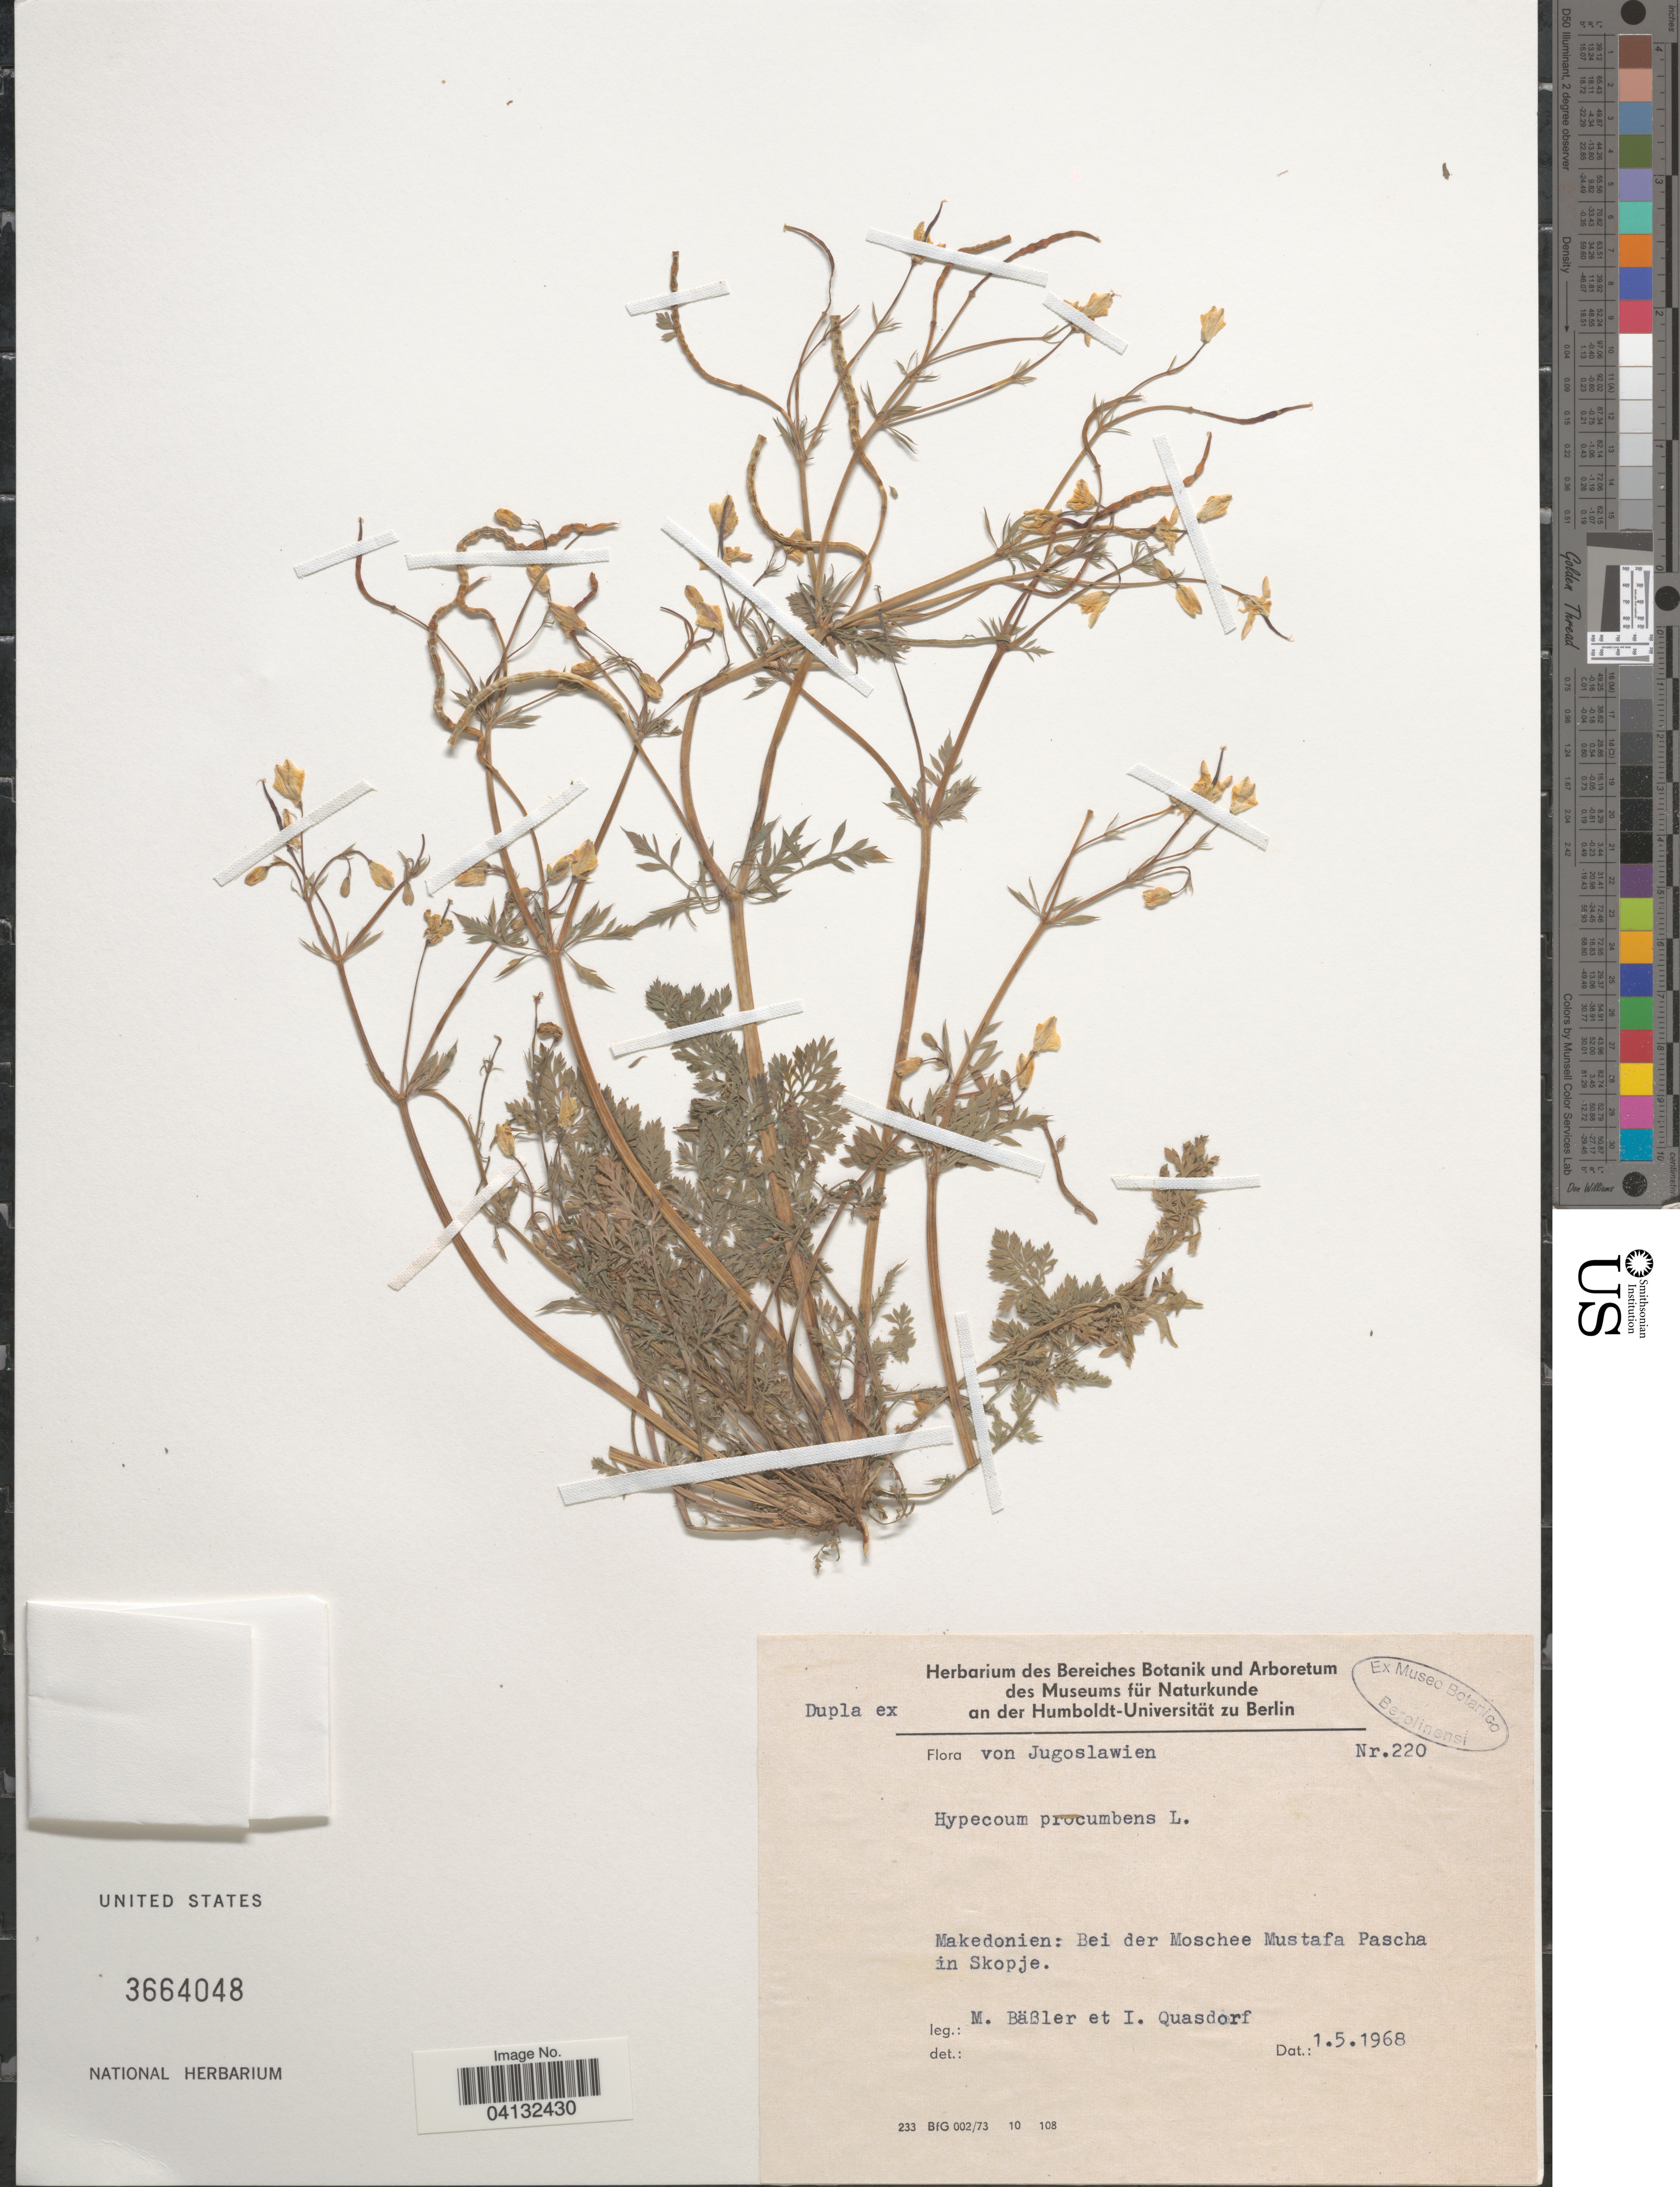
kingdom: Plantae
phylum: Tracheophyta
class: Magnoliopsida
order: Ranunculales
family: Papaveraceae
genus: Hypecoum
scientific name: Hypecoum procumbens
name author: L.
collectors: M. Bässler & I. Quasdorf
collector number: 220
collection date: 1968-05-01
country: North Macedonia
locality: Makedonien: Bei der Moschee Mustafa Pascha in Skopje.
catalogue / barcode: US 3664048